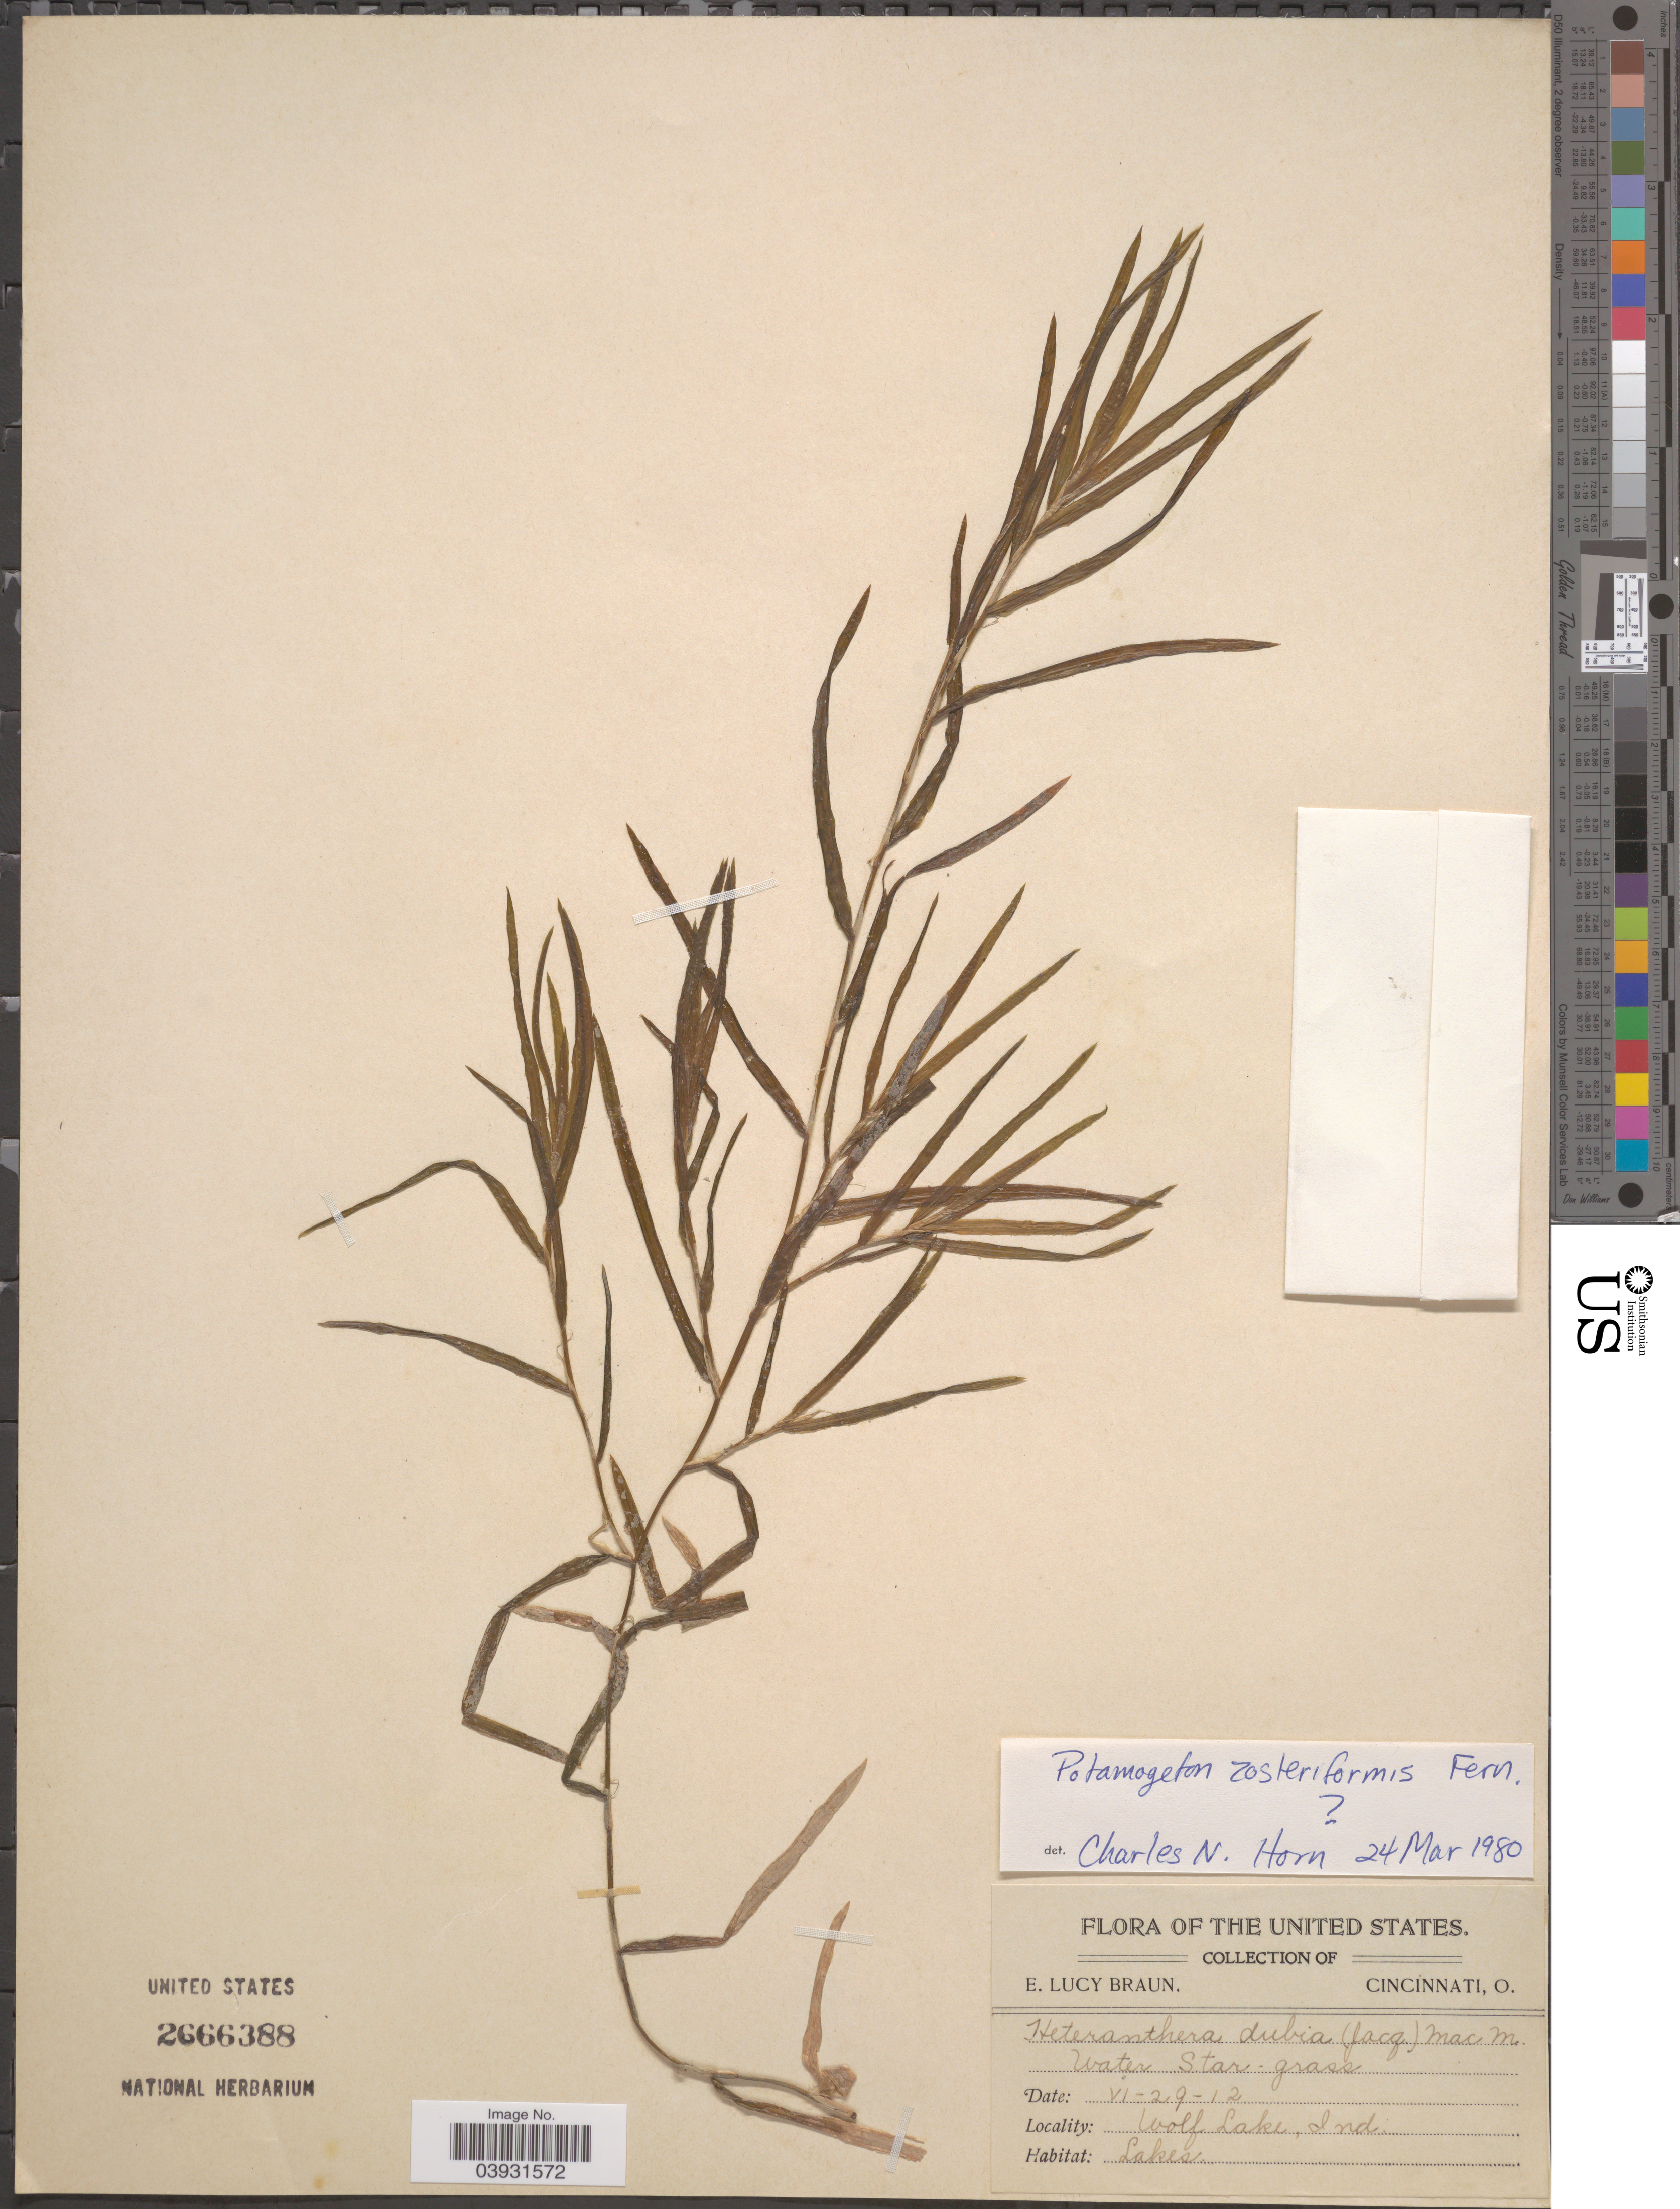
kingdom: Plantae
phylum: Tracheophyta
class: Liliopsida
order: Alismatales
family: Potamogetonaceae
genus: Potamogeton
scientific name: Potamogeton zosterifolius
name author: Schumach.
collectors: E. L. Braun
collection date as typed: Transcribed d/m/y: 29/6/12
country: United States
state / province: Indiana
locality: Wolf Lake.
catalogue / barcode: US 2666388